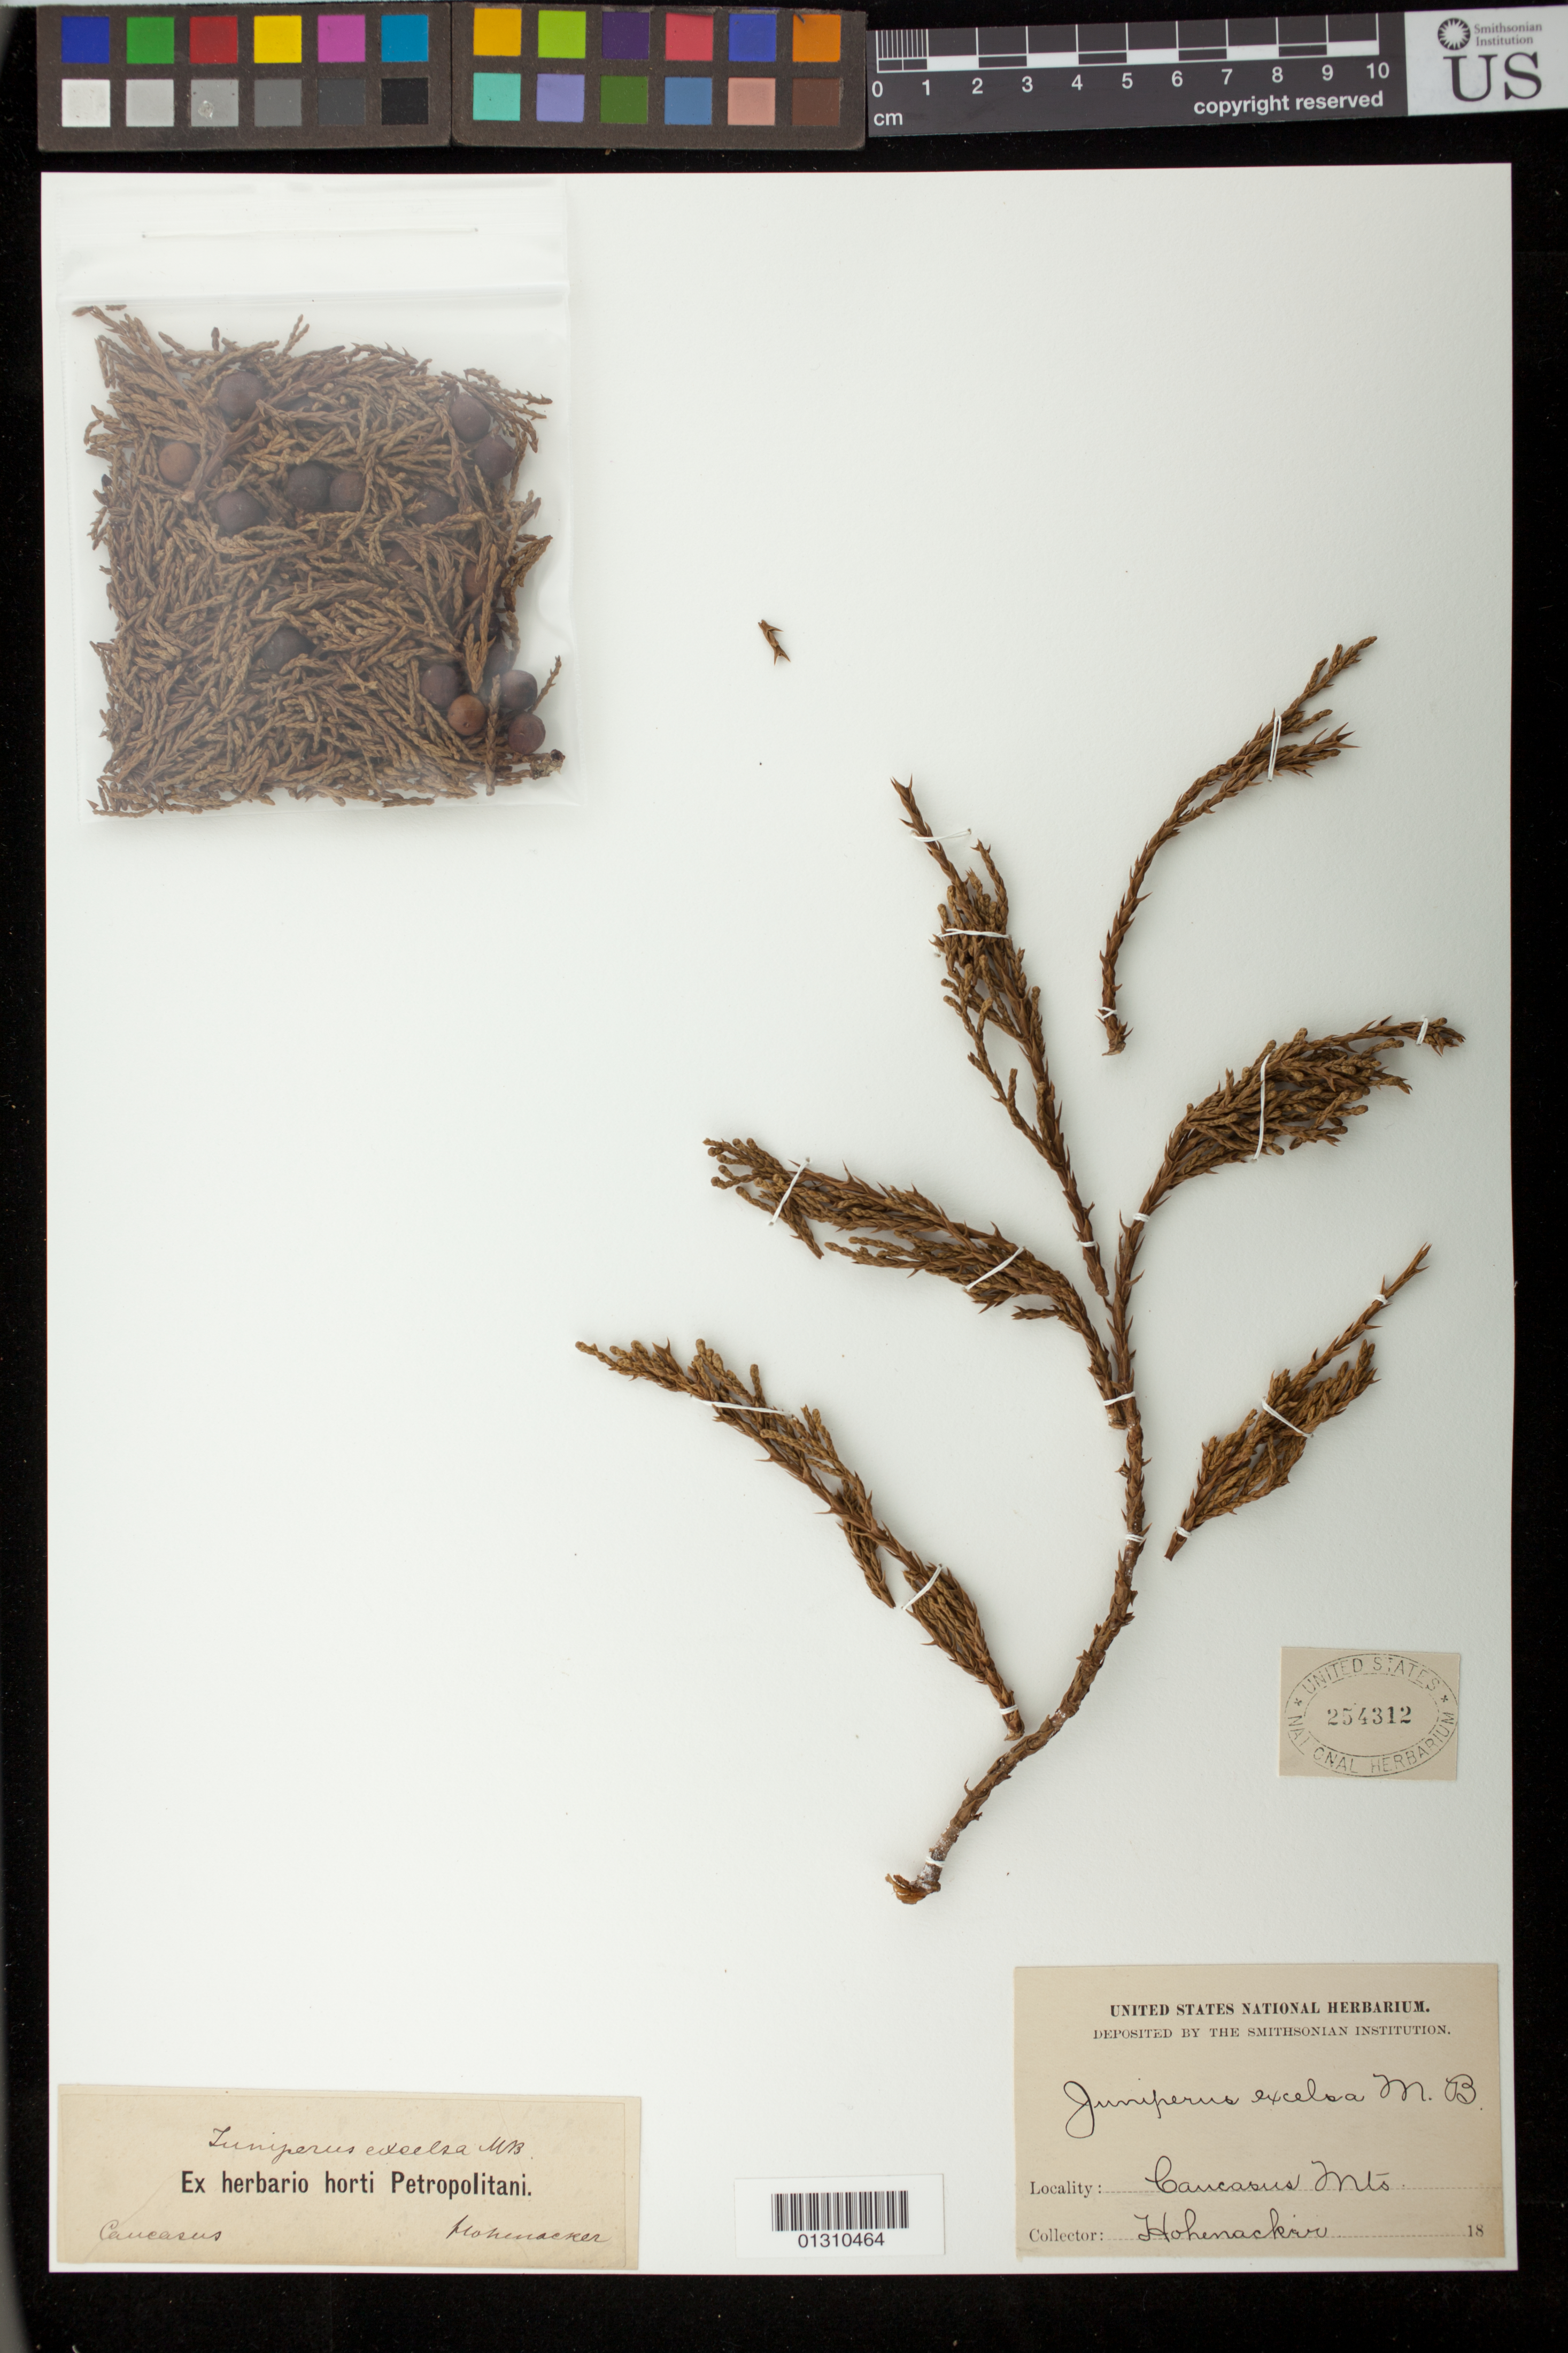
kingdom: Plantae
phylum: Tracheophyta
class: Pinopsida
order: Pinales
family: Cupressaceae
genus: Juniperus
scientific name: Juniperus excelsa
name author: M. Bieb.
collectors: Hohenacker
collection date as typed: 18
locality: Caucasus Mts.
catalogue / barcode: US 254312